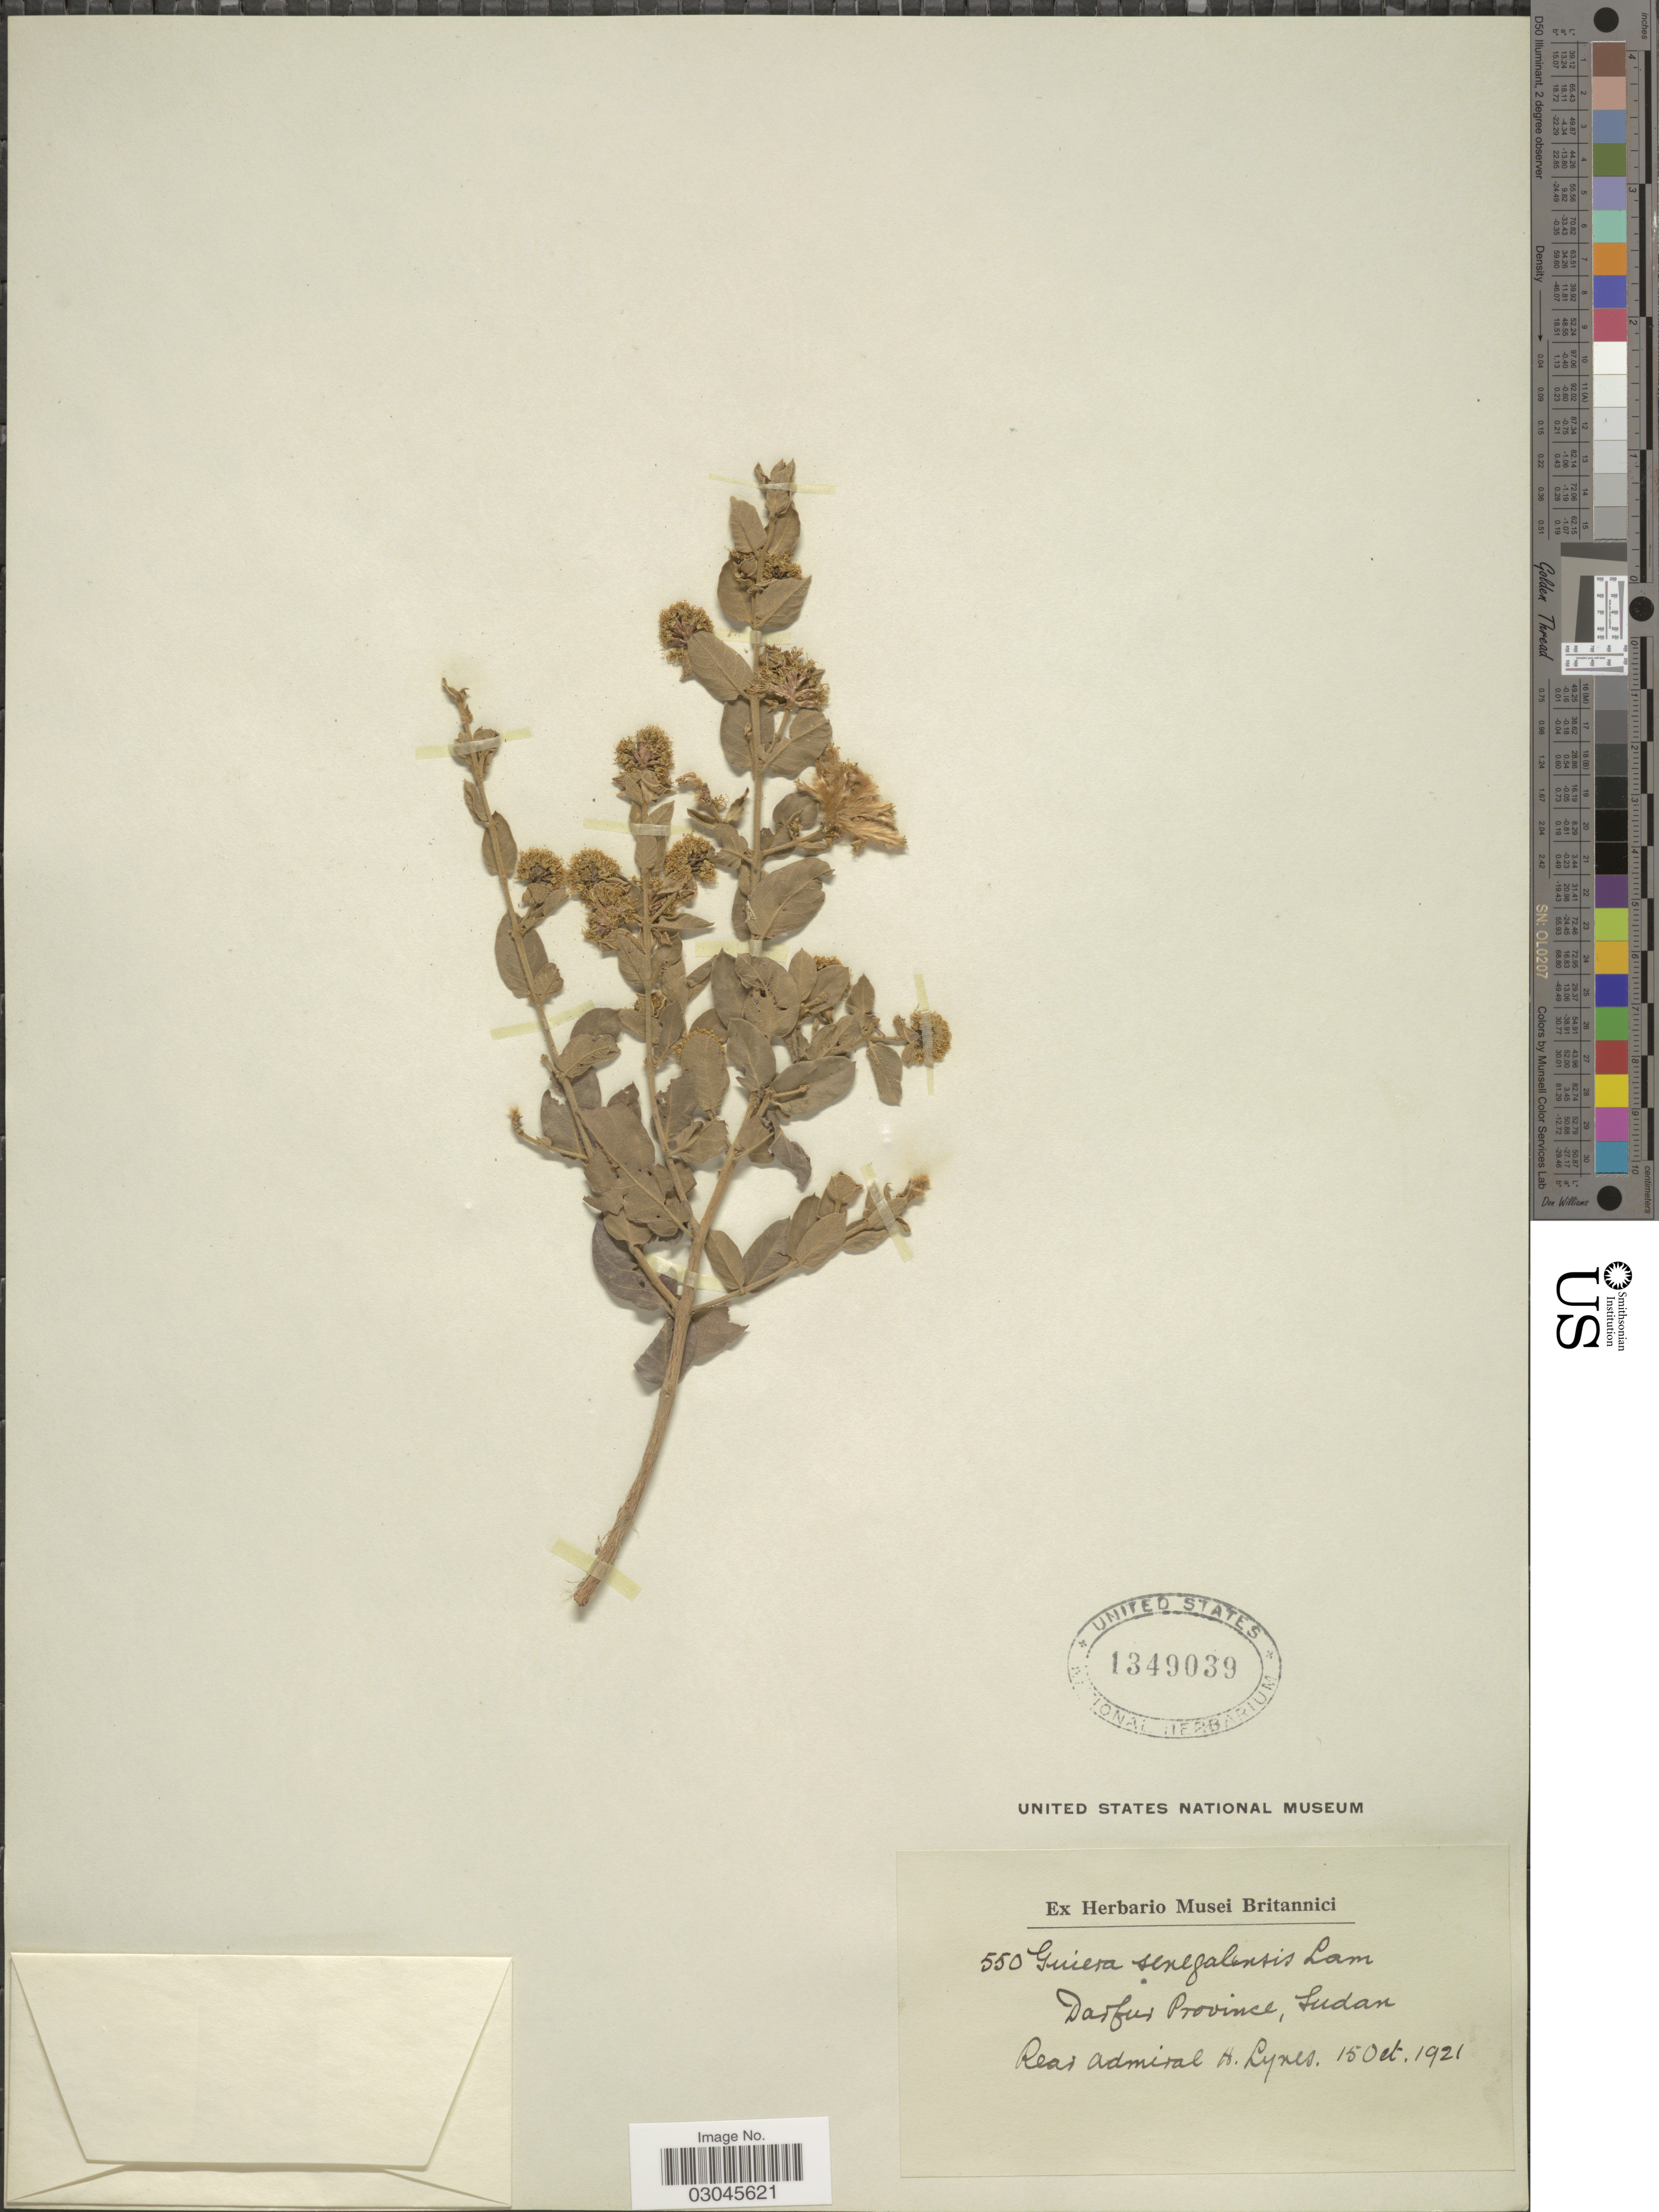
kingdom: Plantae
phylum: Tracheophyta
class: Magnoliopsida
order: Myrtales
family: Combretaceae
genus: Guiera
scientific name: Guiera senegalensis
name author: J.F. Gmel.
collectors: H. Lynes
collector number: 550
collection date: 1921-10-15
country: Sudan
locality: Darfur Province.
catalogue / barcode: US 1349039